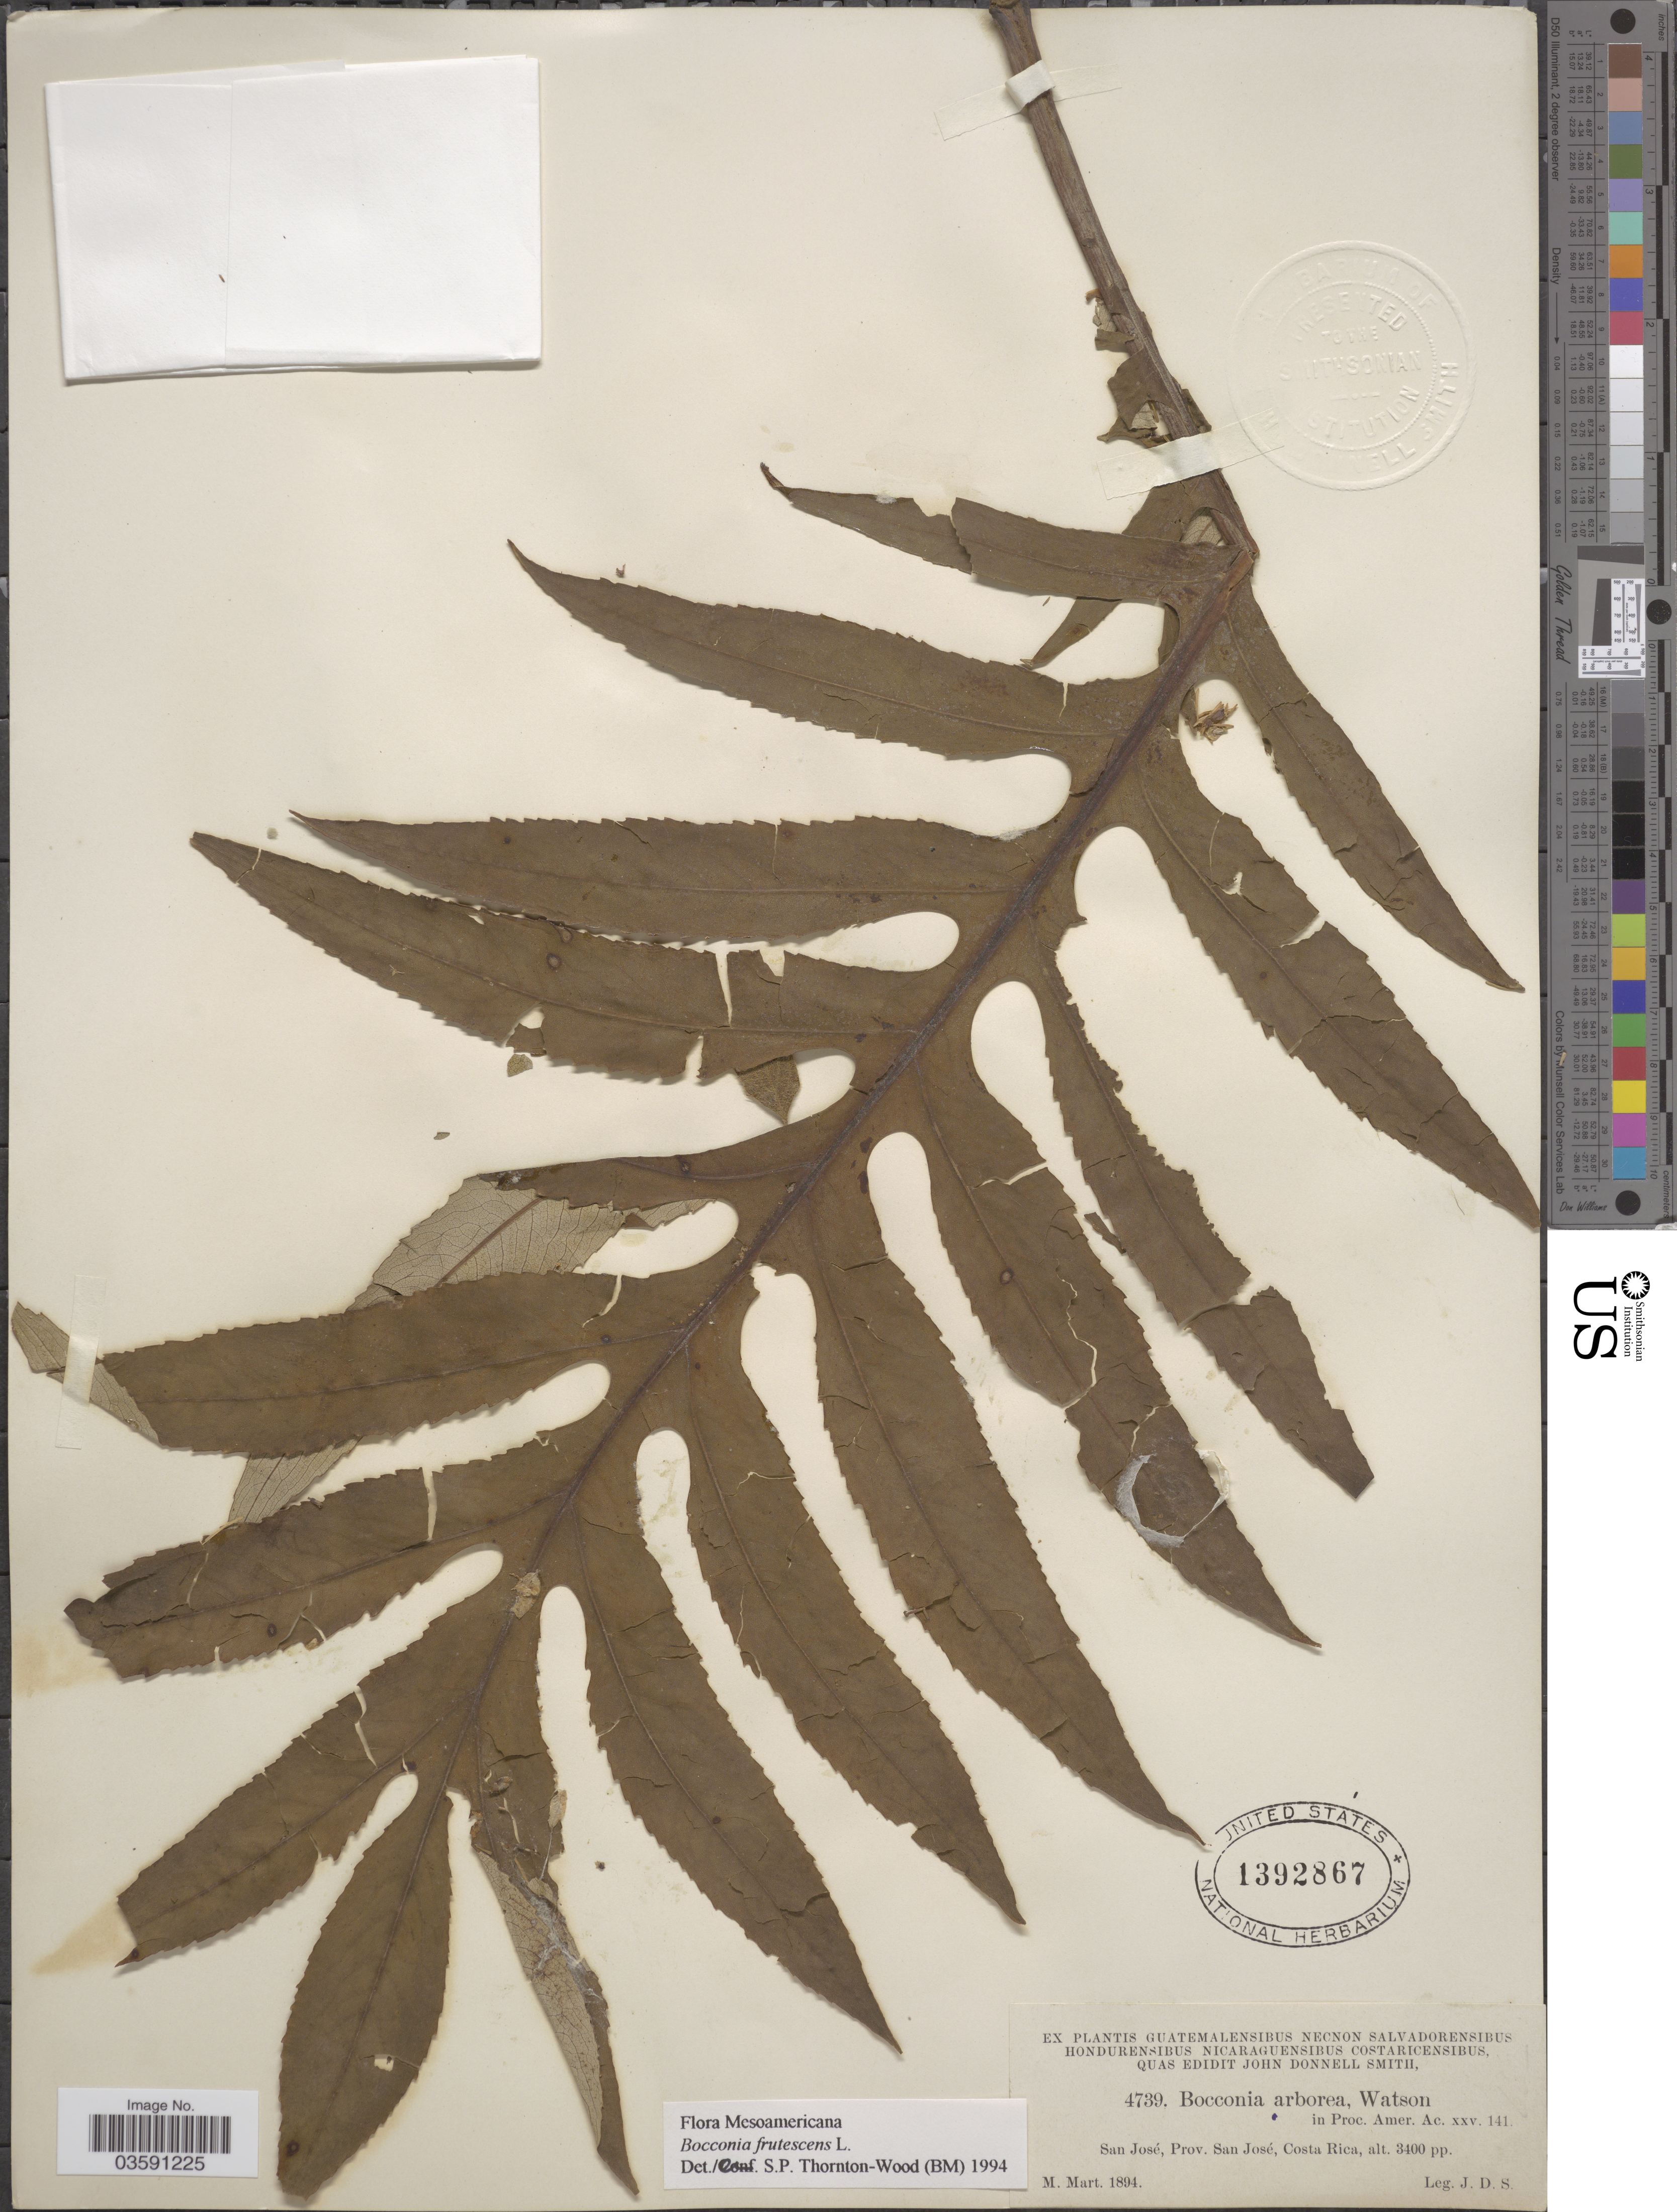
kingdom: Plantae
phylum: Tracheophyta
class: Magnoliopsida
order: Ranunculales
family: Papaveraceae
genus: Bocconia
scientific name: Bocconia frutescens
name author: L.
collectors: J. Donnell Smith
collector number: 4739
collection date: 1894-03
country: Costa Rica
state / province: San José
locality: San José.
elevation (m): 1036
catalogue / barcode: US 1392867